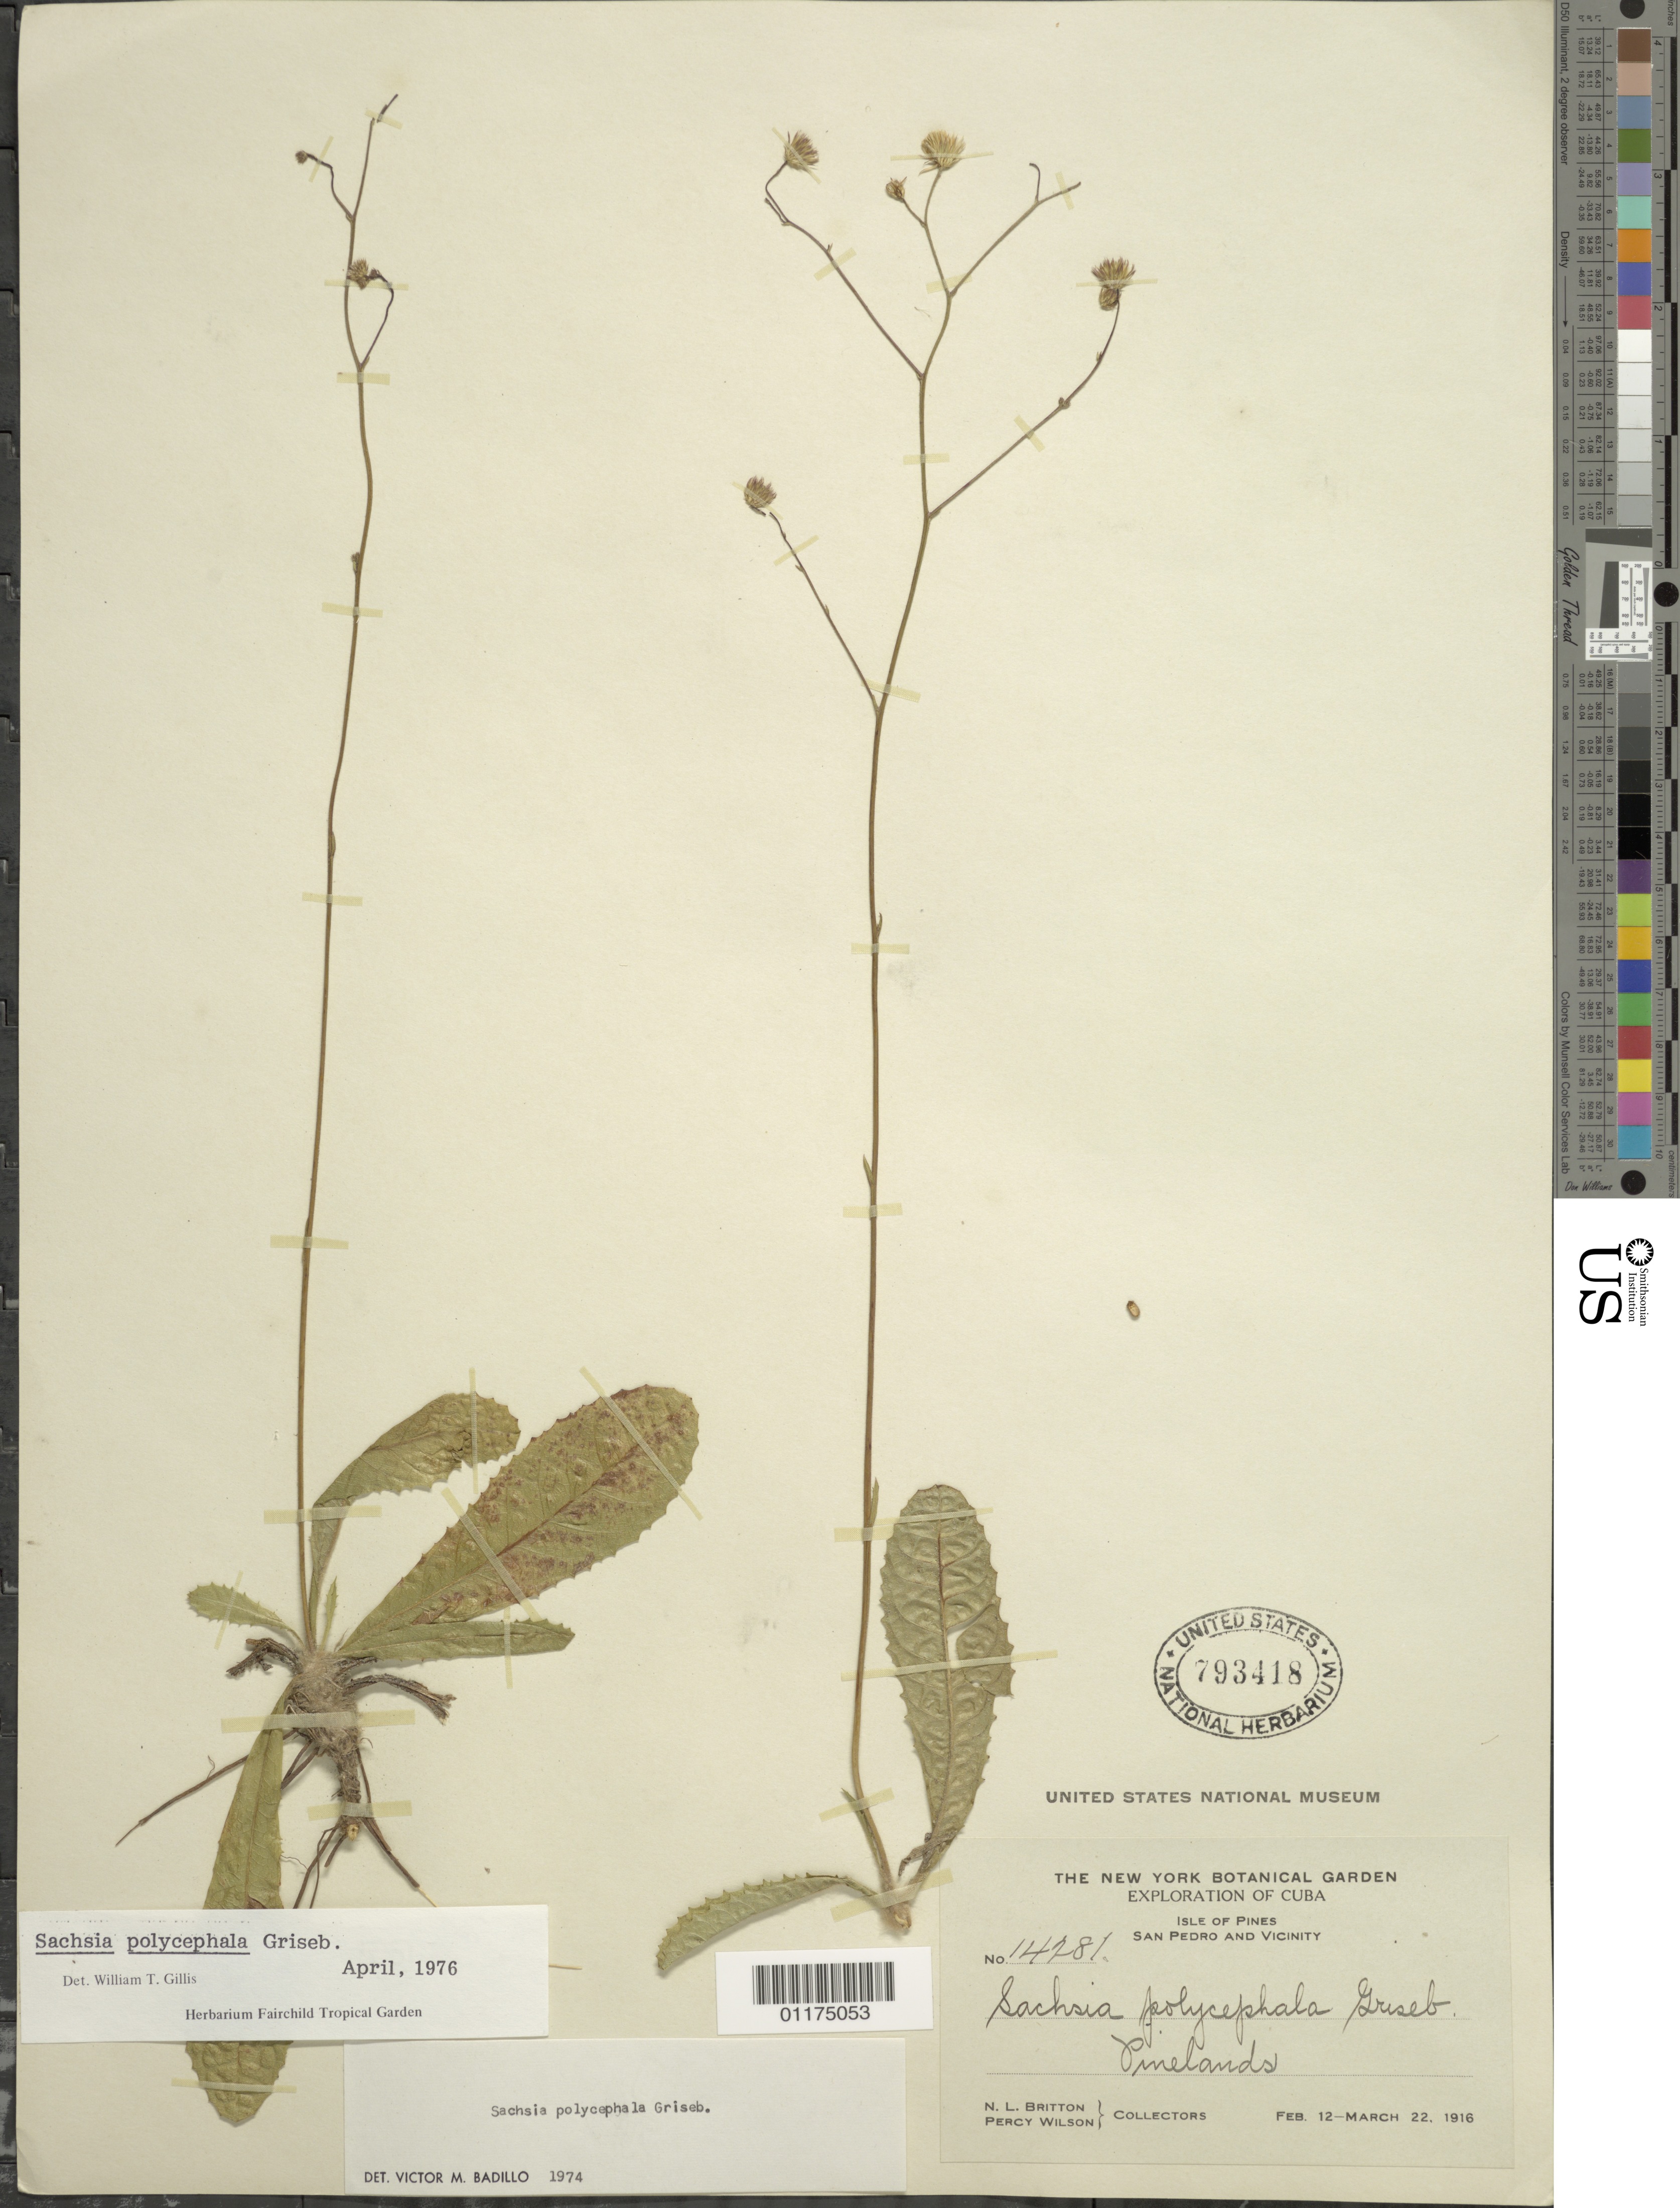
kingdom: Plantae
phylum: Tracheophyta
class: Magnoliopsida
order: Asterales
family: Asteraceae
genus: Sachsia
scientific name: Sachsia polycephala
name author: Griseb.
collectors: N. Britton, E. G. Britton & P. Wilson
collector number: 14281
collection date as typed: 12 Feb 1916 to 22 Mar 1916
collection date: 1916-02-12/1916-03-22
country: Cuba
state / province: Isla de la Juventud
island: Isla de la Juventud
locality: San Pedro and Vicinity.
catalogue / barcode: US 793418